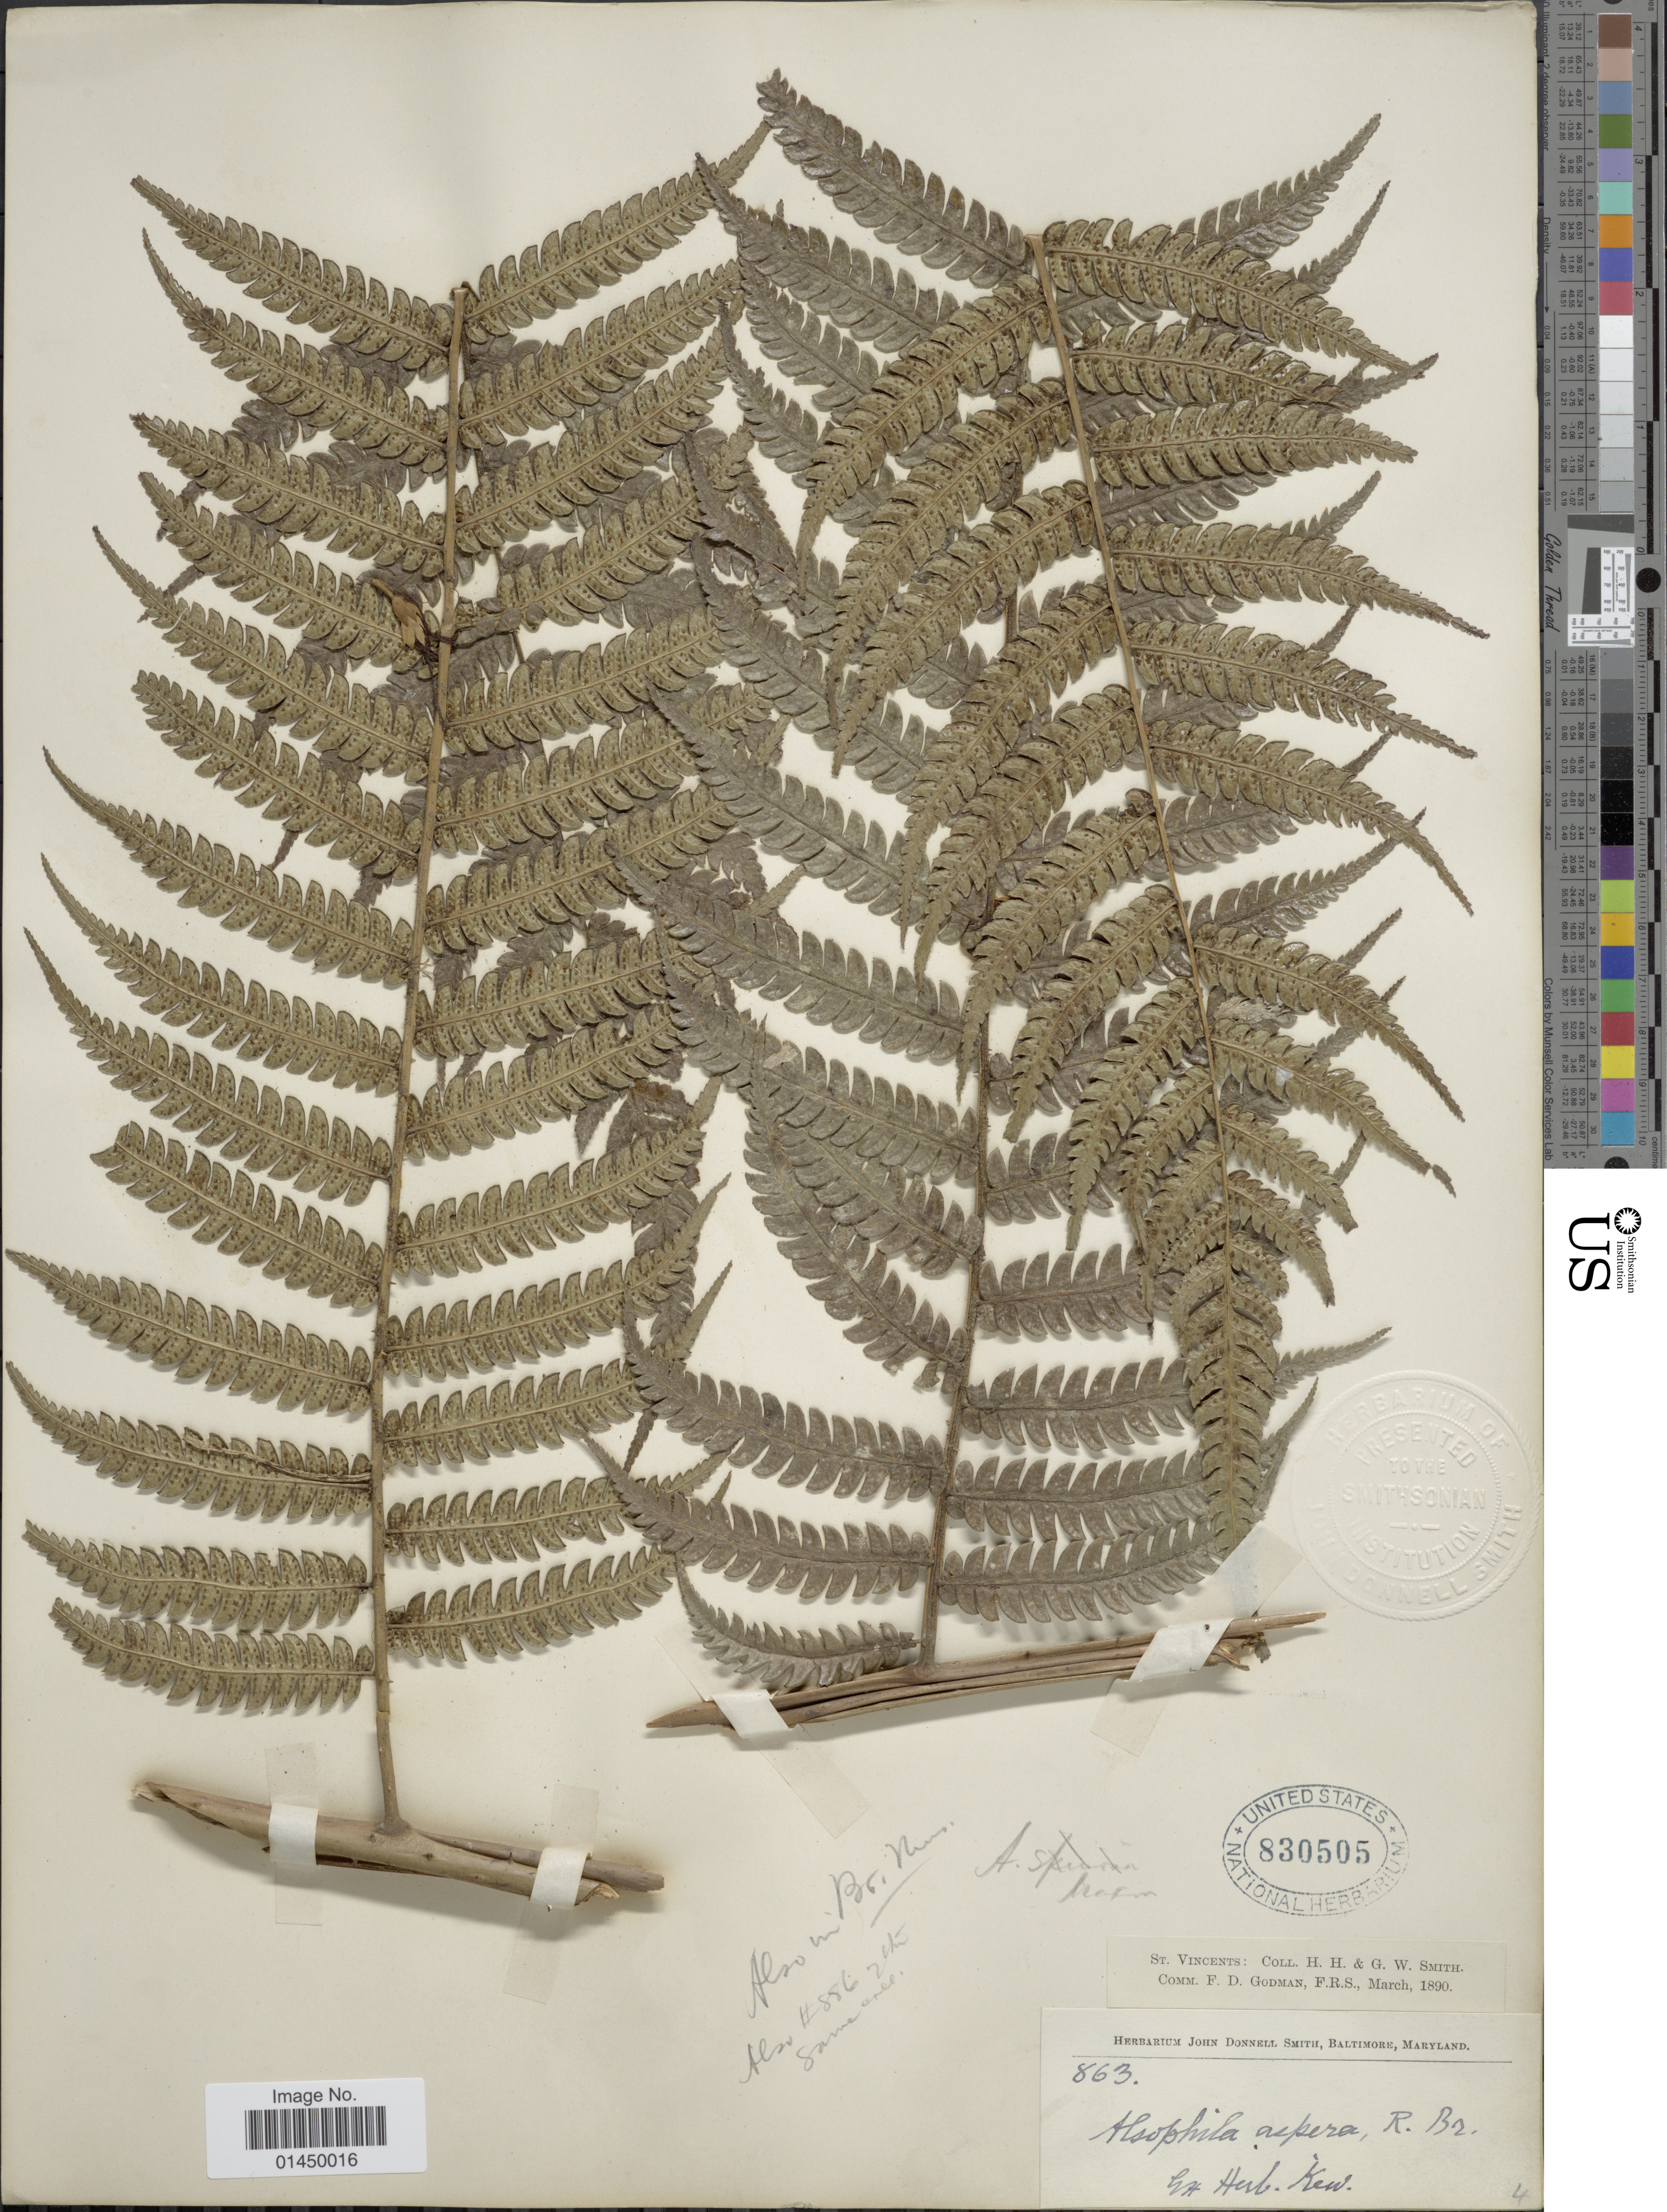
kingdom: Plantae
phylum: Tracheophyta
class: Polypodiopsida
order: Cyatheales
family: Cyatheaceae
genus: Cyathea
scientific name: Cyathea aspera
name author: (L.) Sw.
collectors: H. H. Smith & G. Smith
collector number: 863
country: St. Vincent - Grenadines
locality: St. Vincents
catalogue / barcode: US 830505